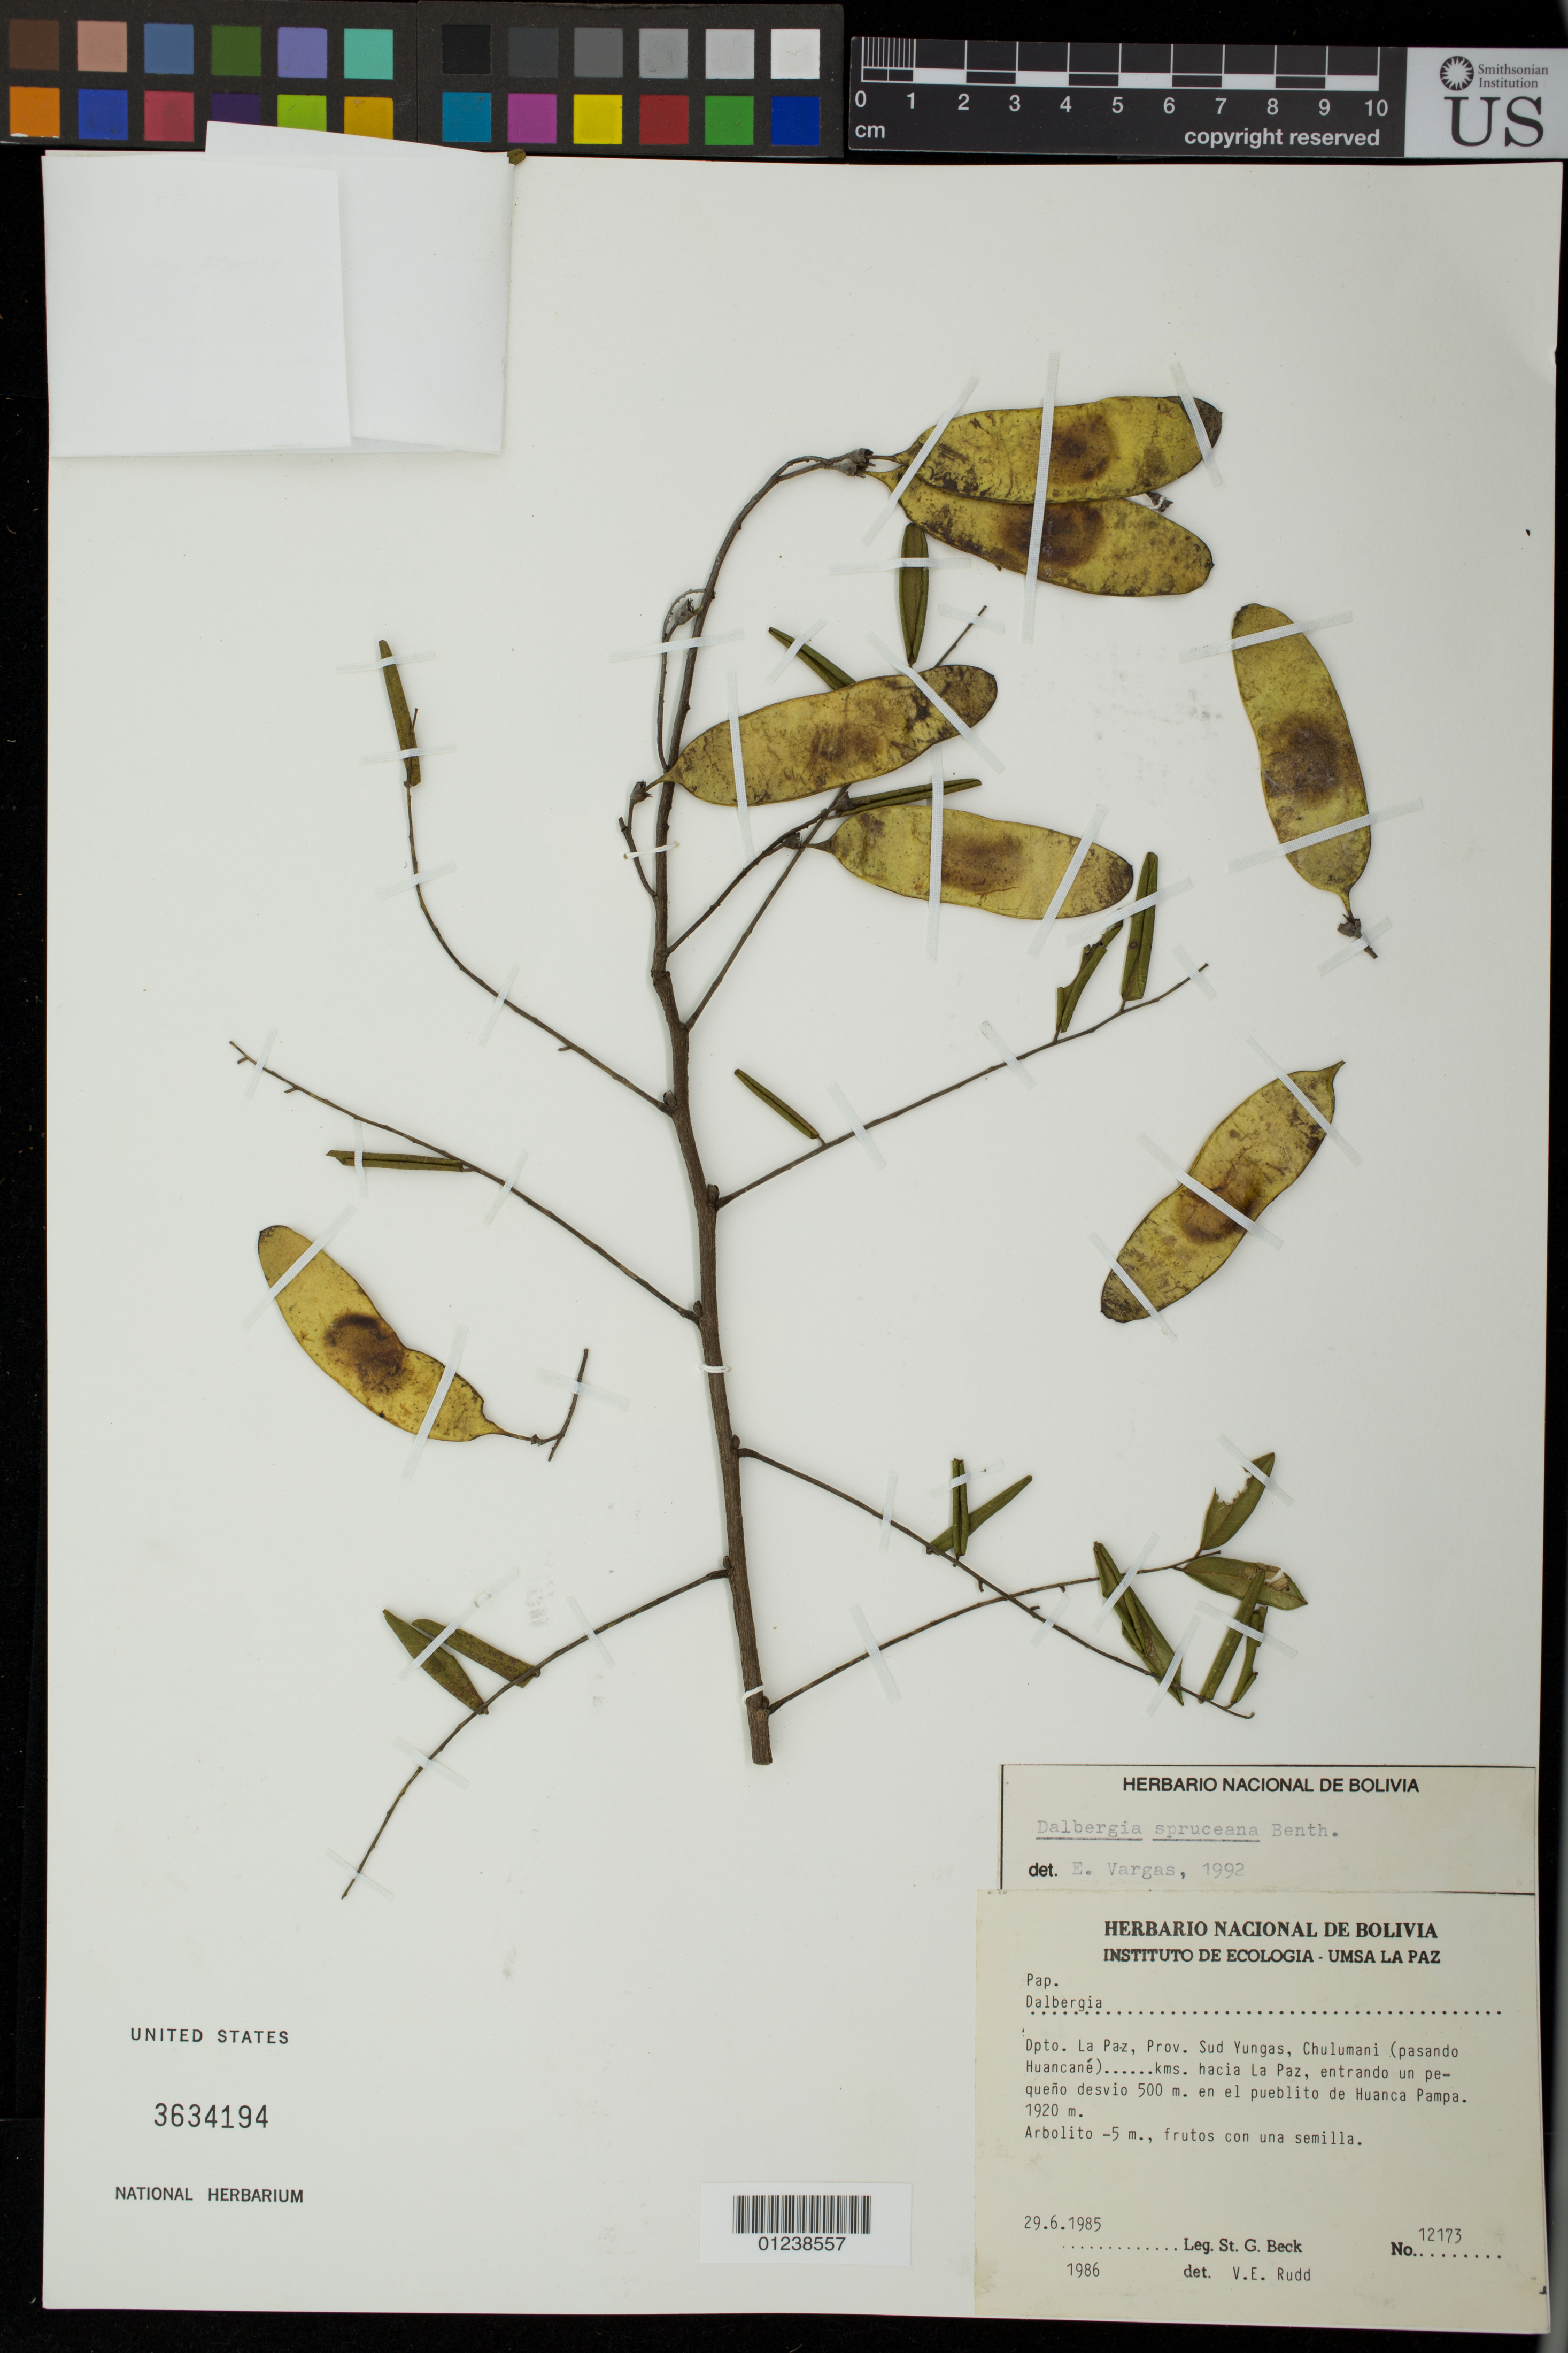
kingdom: Plantae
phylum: Tracheophyta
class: Magnoliopsida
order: Fabales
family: Fabaceae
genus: Dalbergia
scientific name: Dalbergia spruceana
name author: Benth.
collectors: G. Beck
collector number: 12173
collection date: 1985-06-29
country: Bolivia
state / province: La Paz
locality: Prov. Sud Yungas, Chulumani (pasando Huancane). hacia La Paz, entrando un pequeno desvio 500 m. en el pueblito de Huanca Pampa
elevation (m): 1920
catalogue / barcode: US 3634194